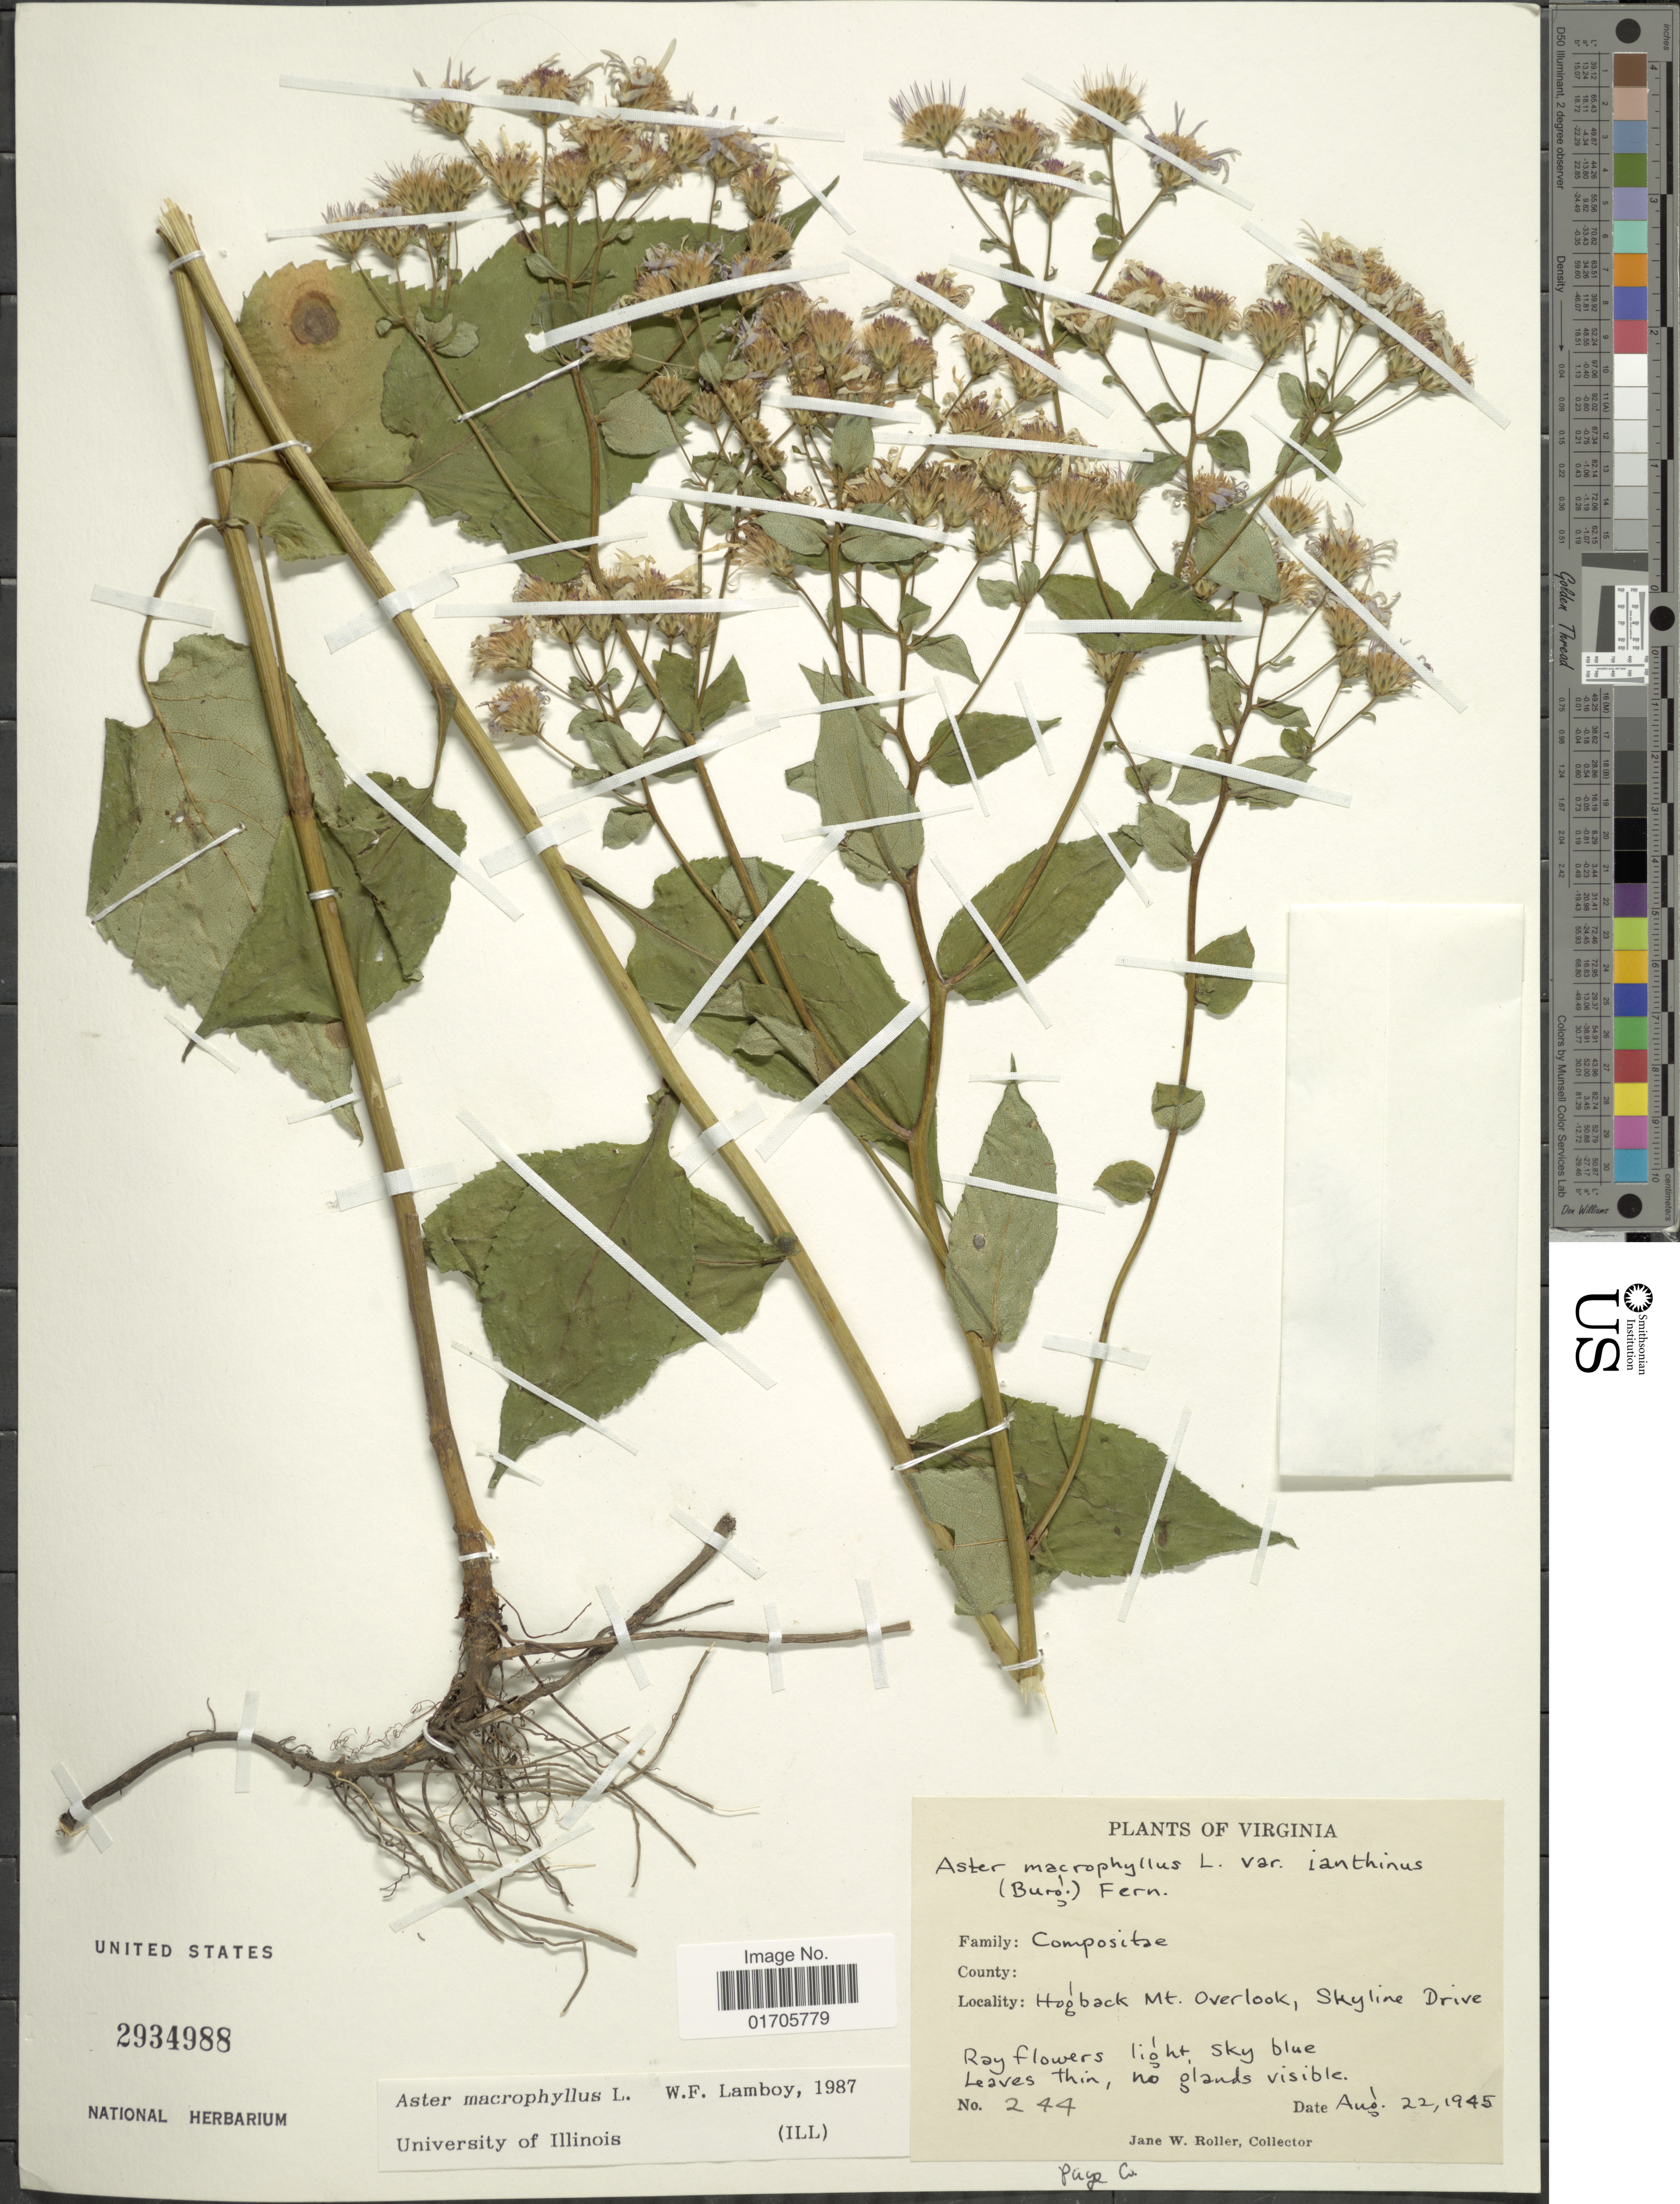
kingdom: Plantae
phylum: Tracheophyta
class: Magnoliopsida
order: Asterales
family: Asteraceae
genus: Eurybia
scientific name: Eurybia macrophylla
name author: (L.) Cass.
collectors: J. W. Roller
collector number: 244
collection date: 1945-08-22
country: United States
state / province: Virginia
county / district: Page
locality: Virginia. Hogback Mt. Overlook, Skyline Drive. page Co.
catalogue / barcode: US 2934988